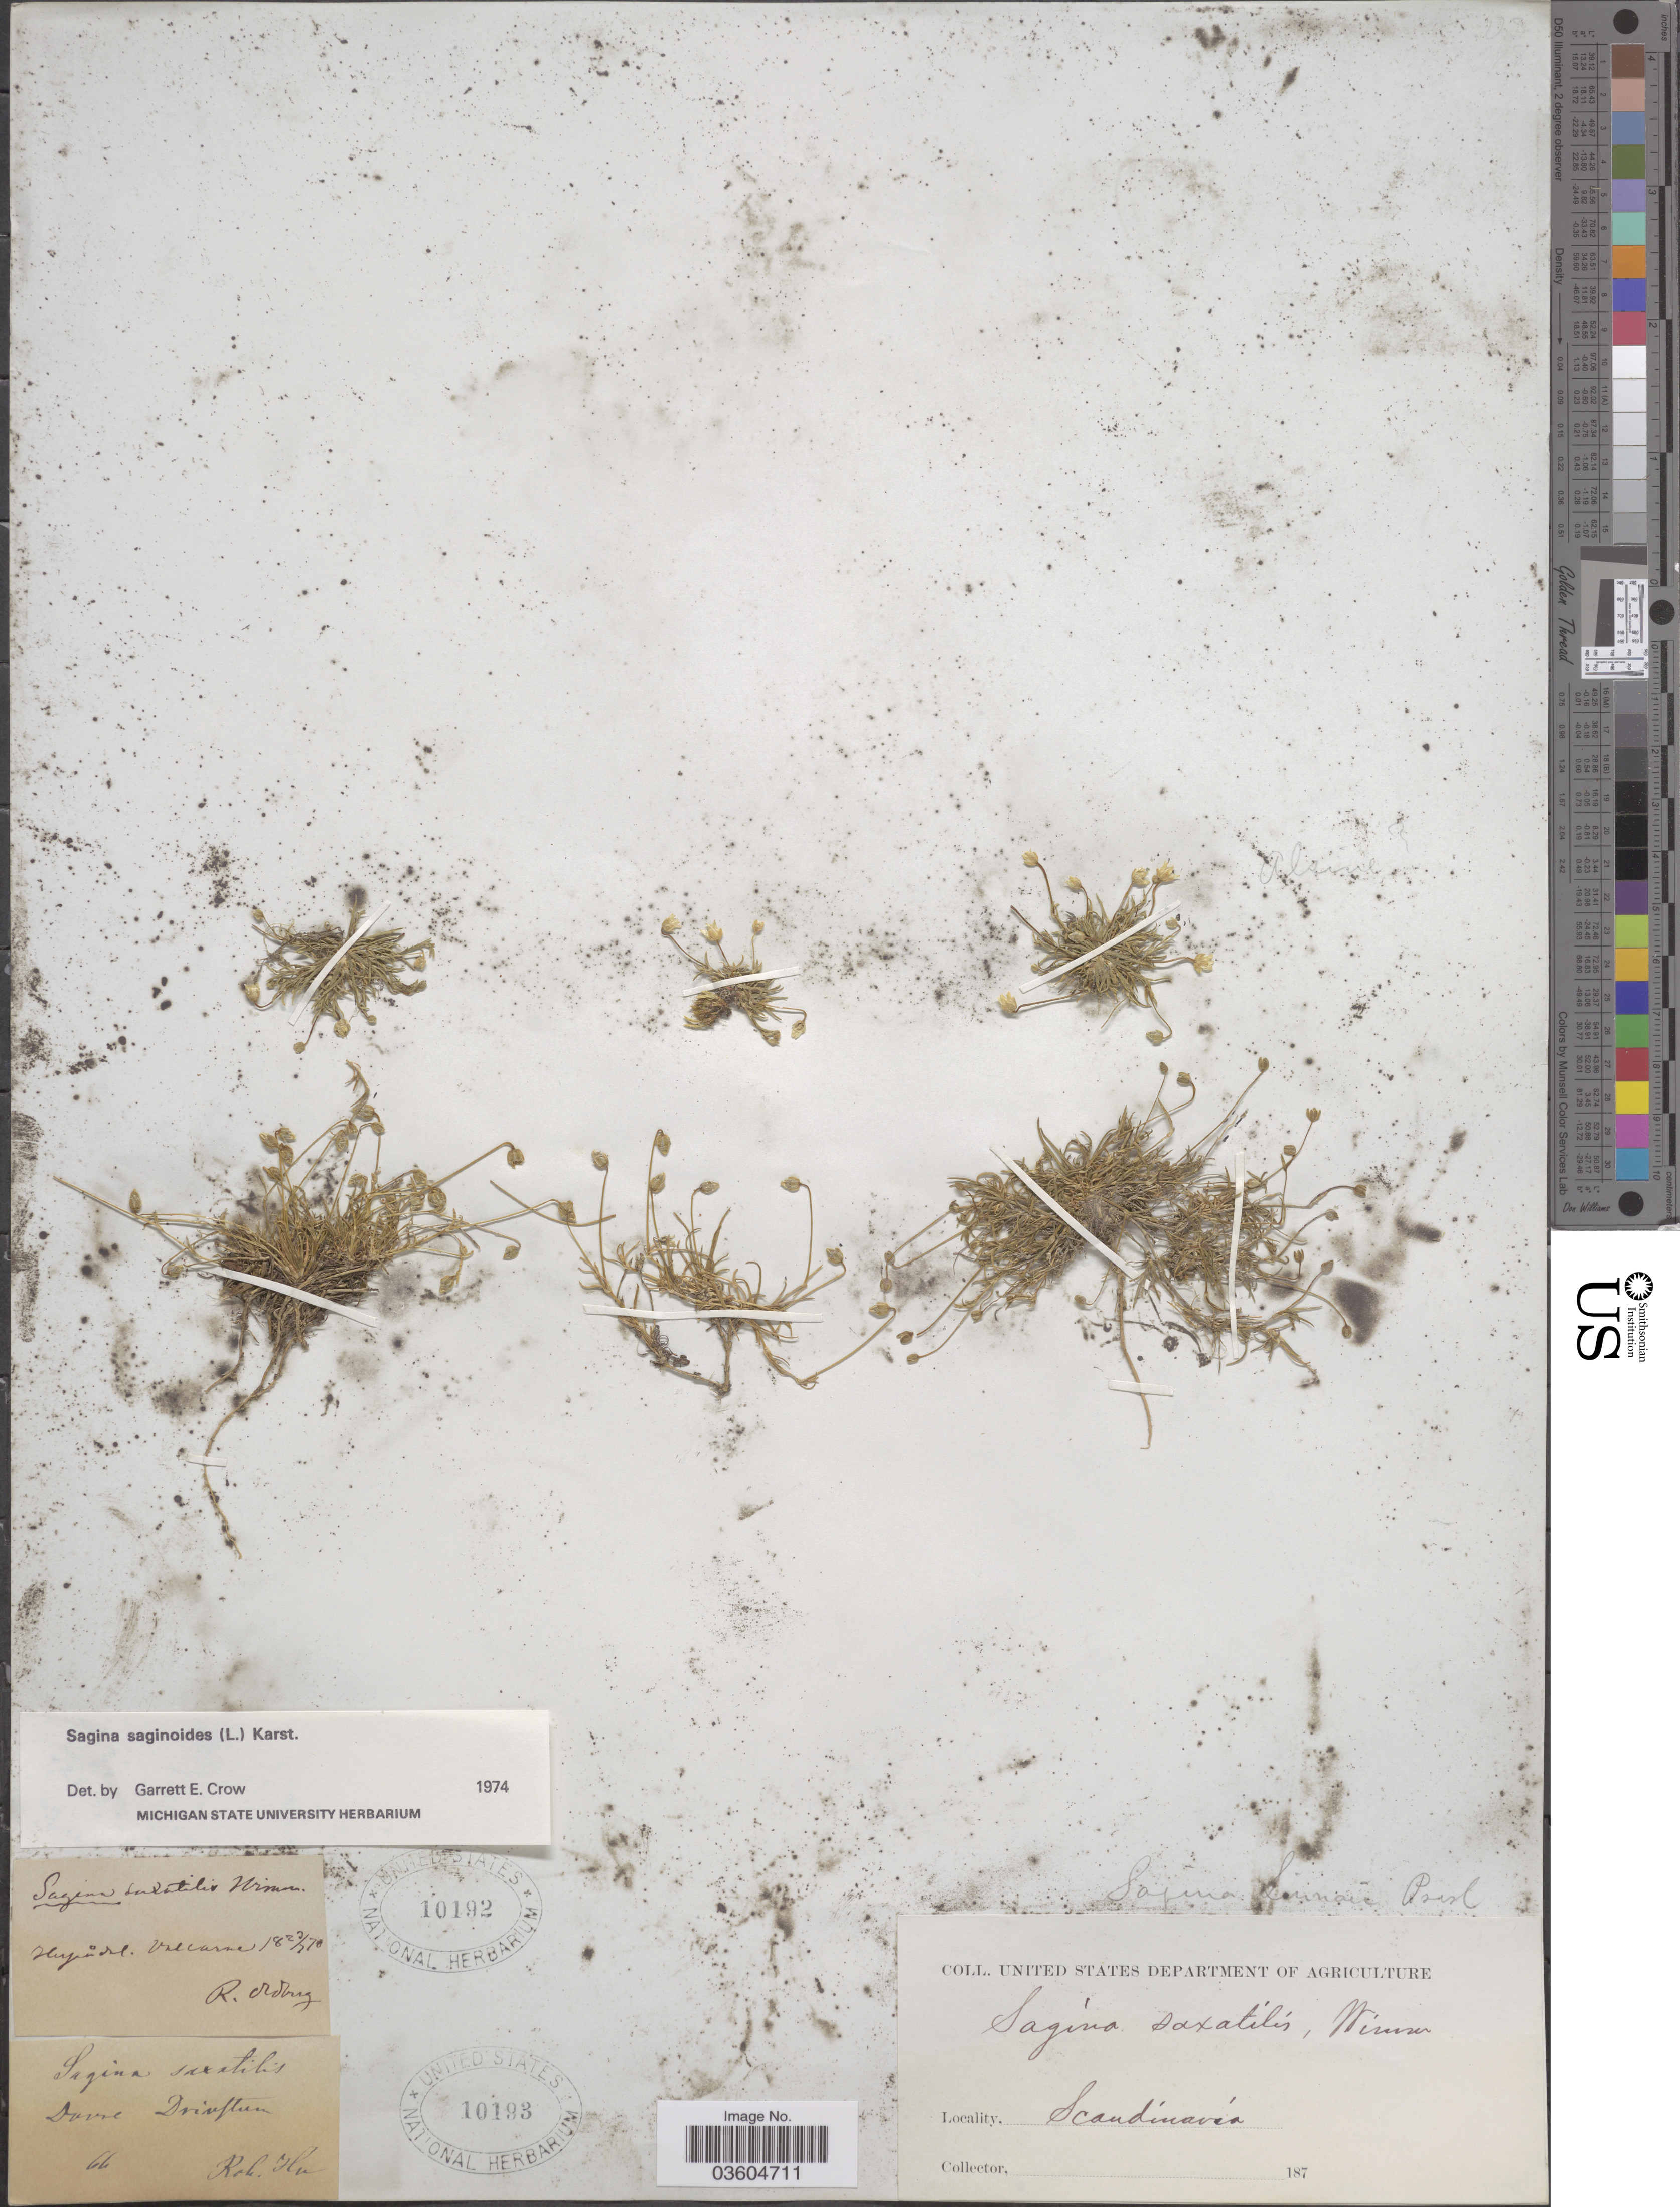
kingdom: Plantae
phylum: Tracheophyta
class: Magnoliopsida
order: Caryophyllales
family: Caryophyllaceae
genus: Sagina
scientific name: Sagina saginoides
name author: (L.) H. Karst.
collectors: R. Hn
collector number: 66?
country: Norway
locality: Dovre Drivstum. Scandinavia.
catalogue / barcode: US 10193-2